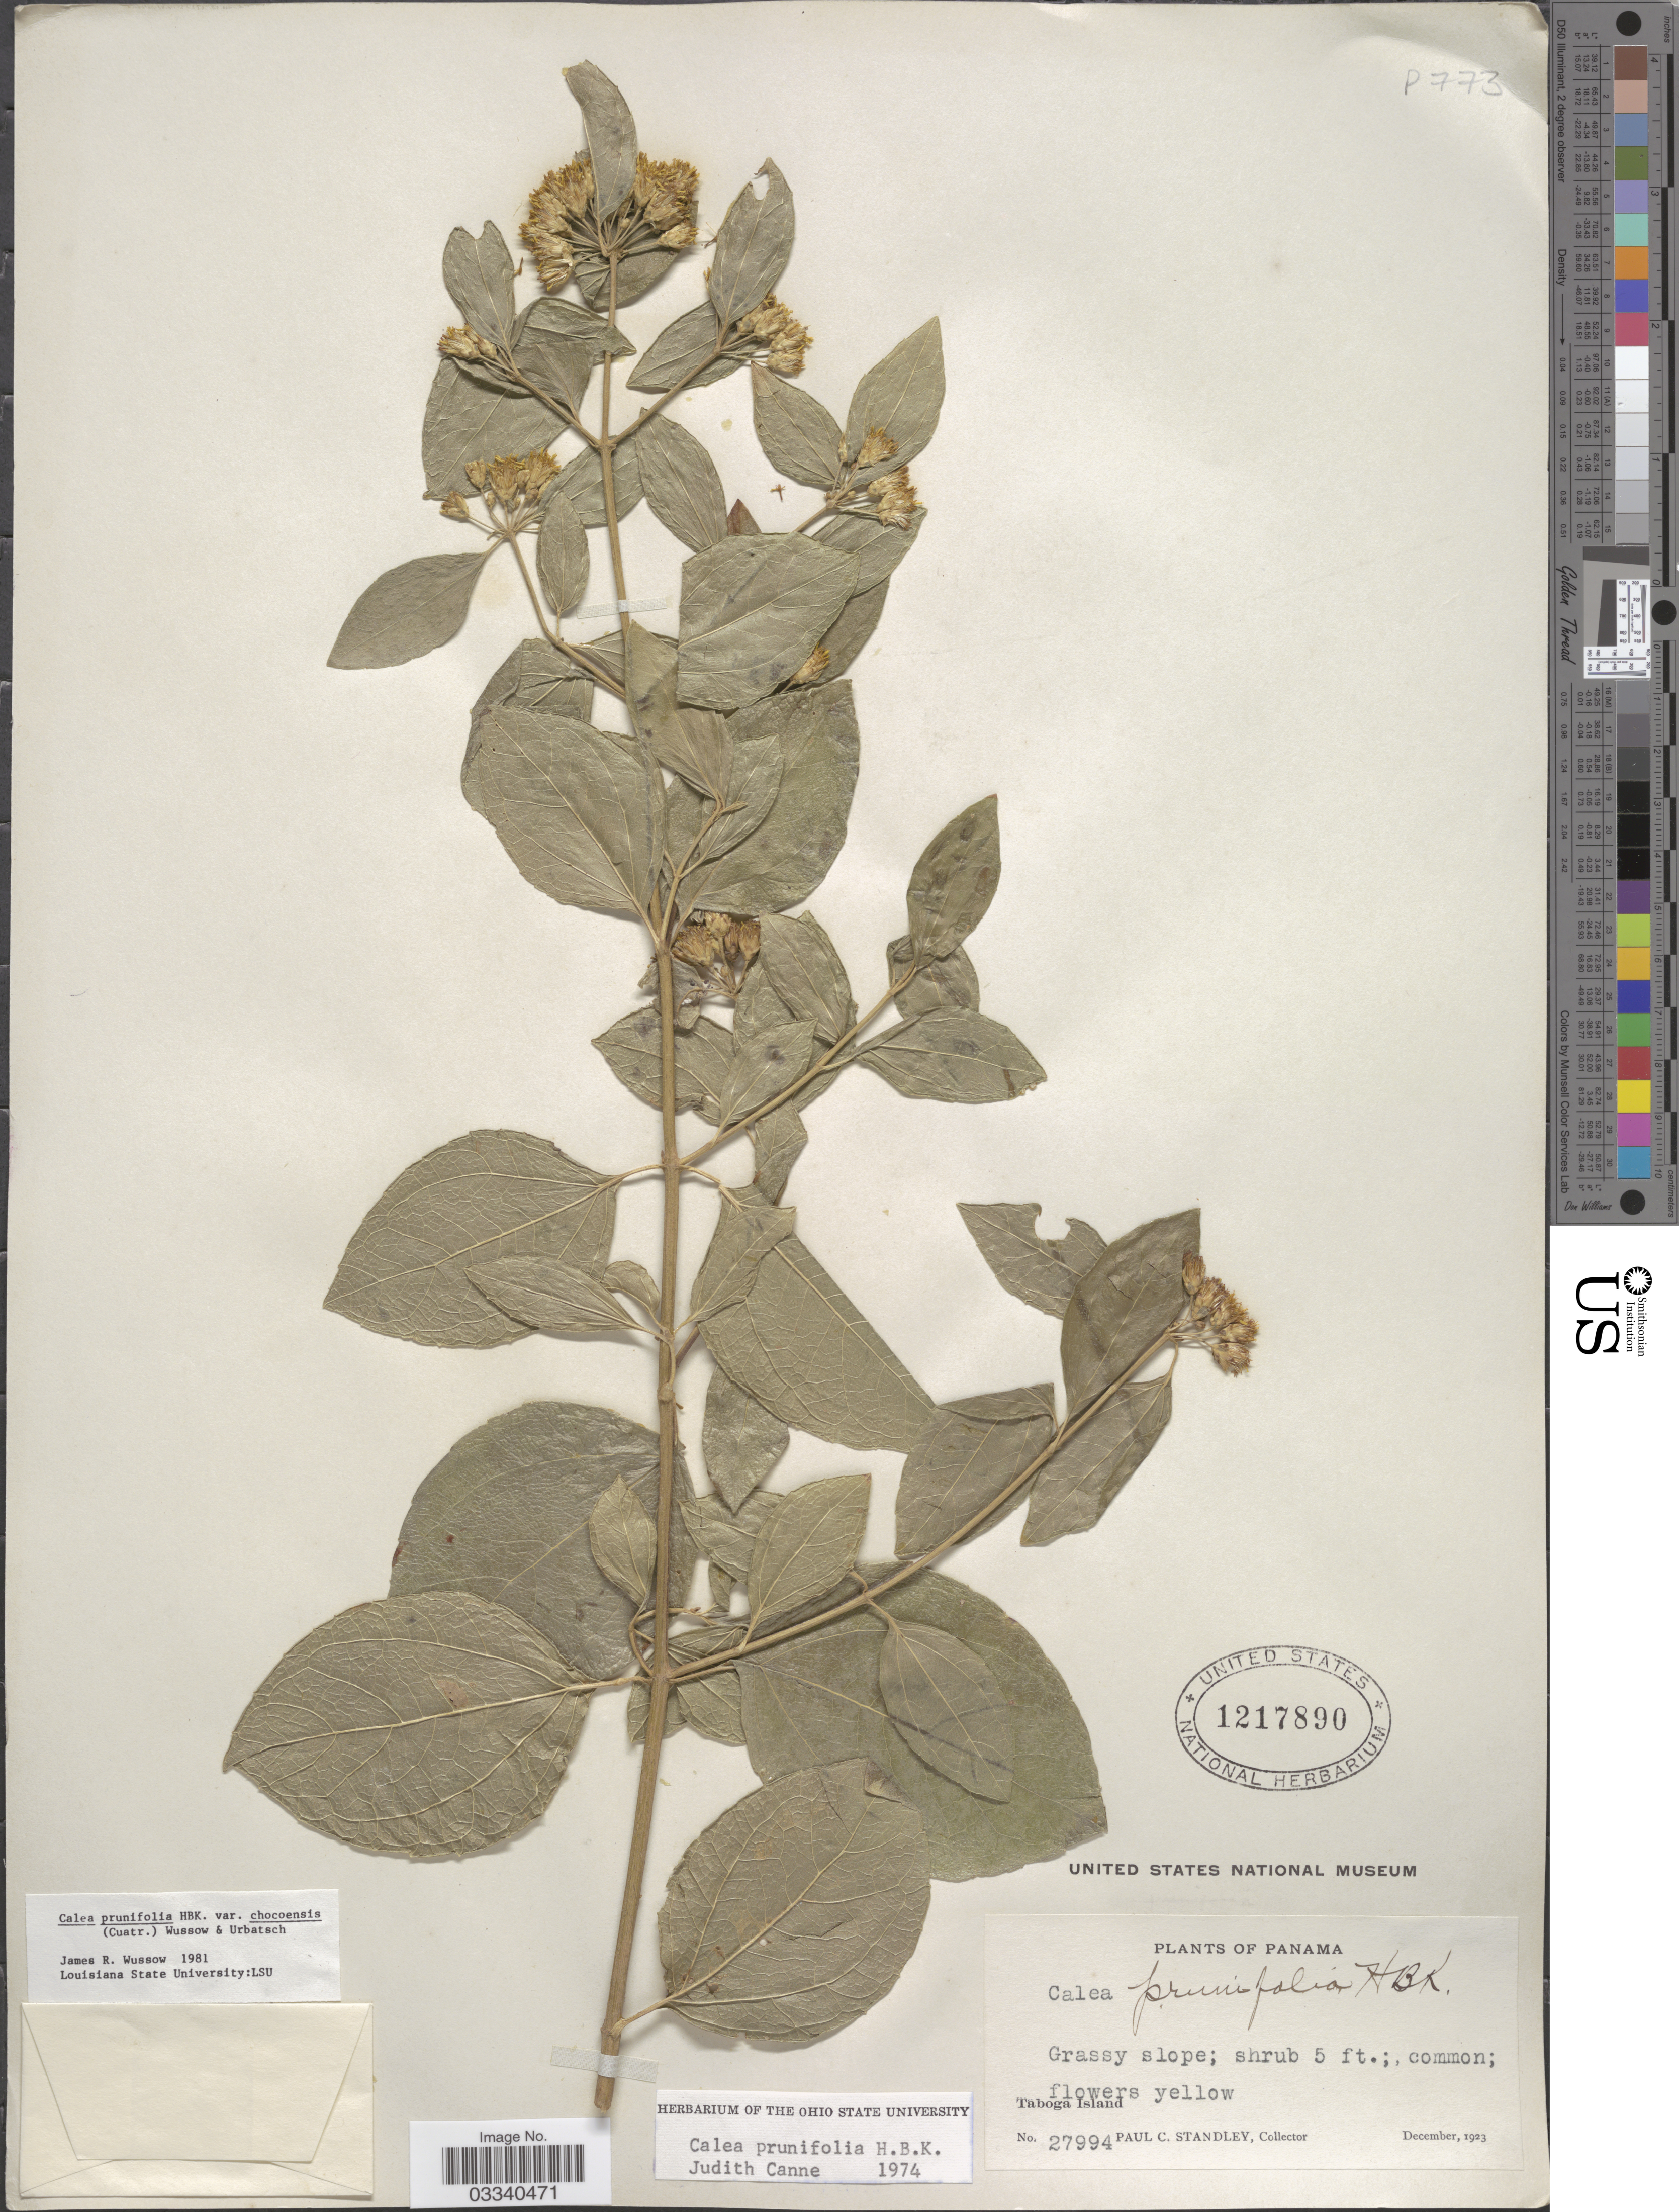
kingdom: Plantae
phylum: Tracheophyta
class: Magnoliopsida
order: Asterales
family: Asteraceae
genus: Calea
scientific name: Calea prunifolia var. chocoensis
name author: Kunth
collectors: P. C. Standley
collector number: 27994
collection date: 1923-12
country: Panama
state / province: Panamá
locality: Taboga Island.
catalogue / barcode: US 1217890